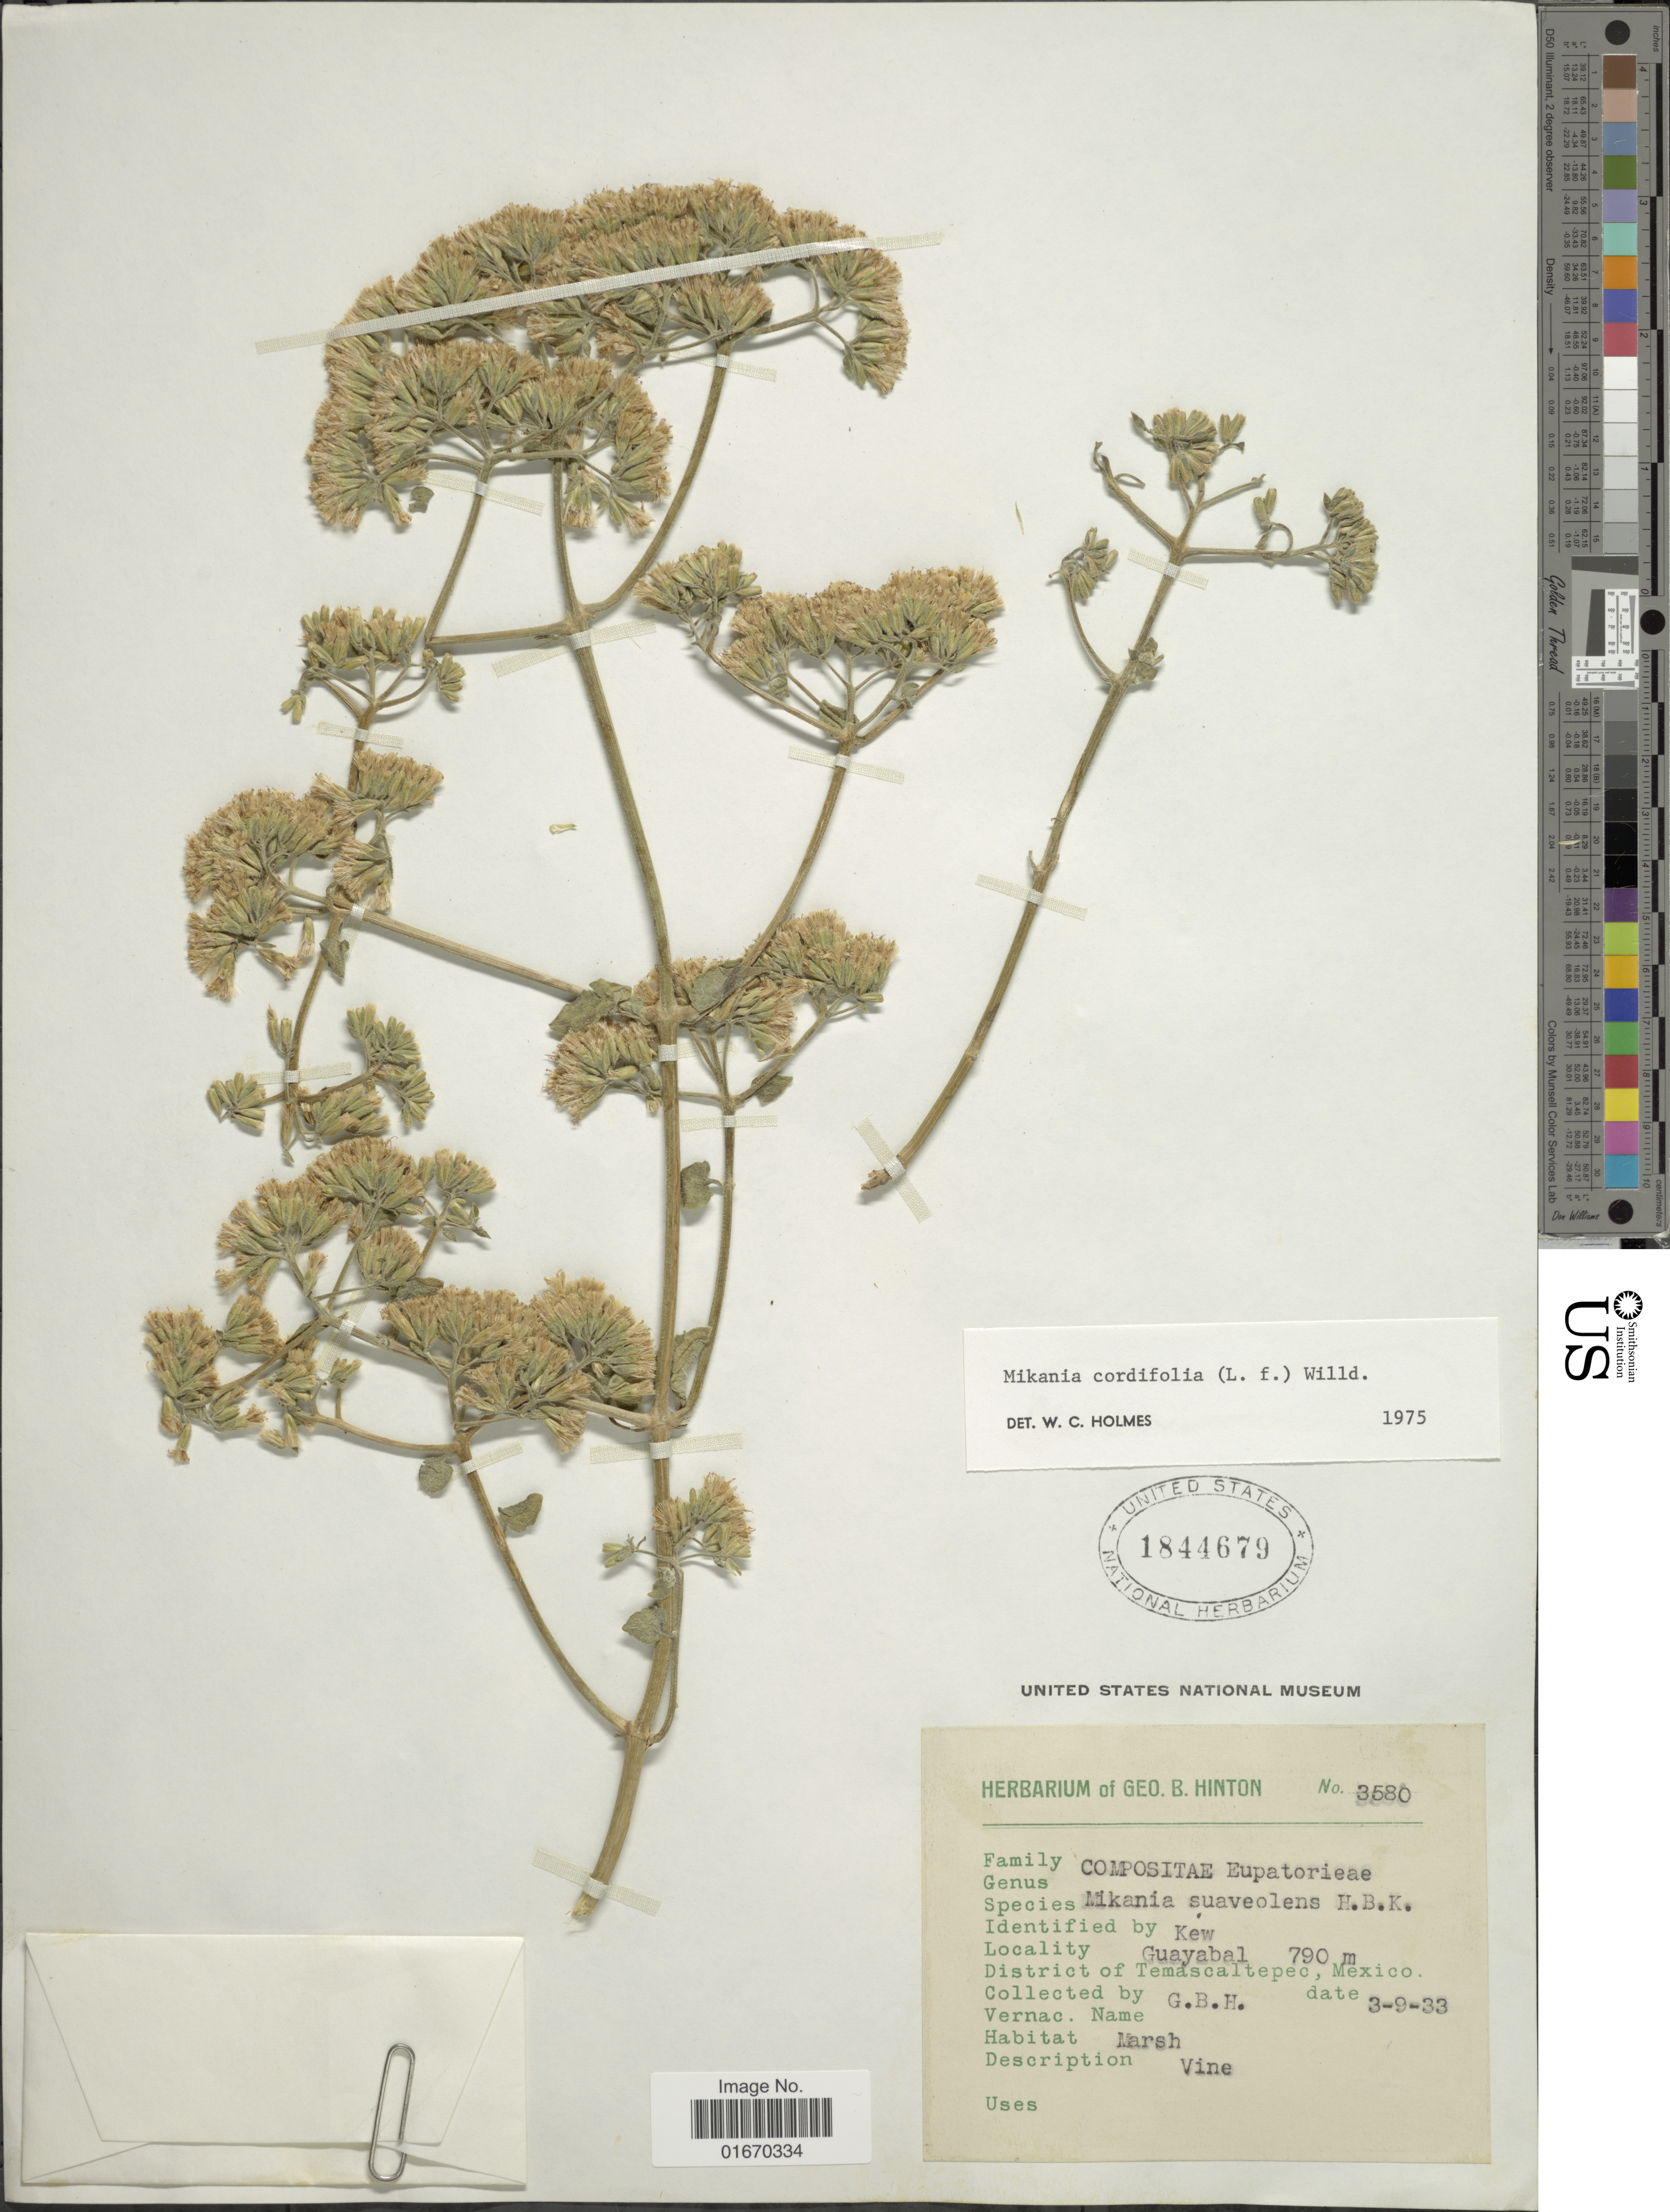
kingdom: Plantae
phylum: Tracheophyta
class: Magnoliopsida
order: Asterales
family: Asteraceae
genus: Mikania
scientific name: Mikania cordifolia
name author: Kunth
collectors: G. B. Hinton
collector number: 3580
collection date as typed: Transcribed d/m/y: 3/9/33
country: Mexico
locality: Guayabal, District of Temascaltepec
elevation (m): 790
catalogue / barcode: US 1844679